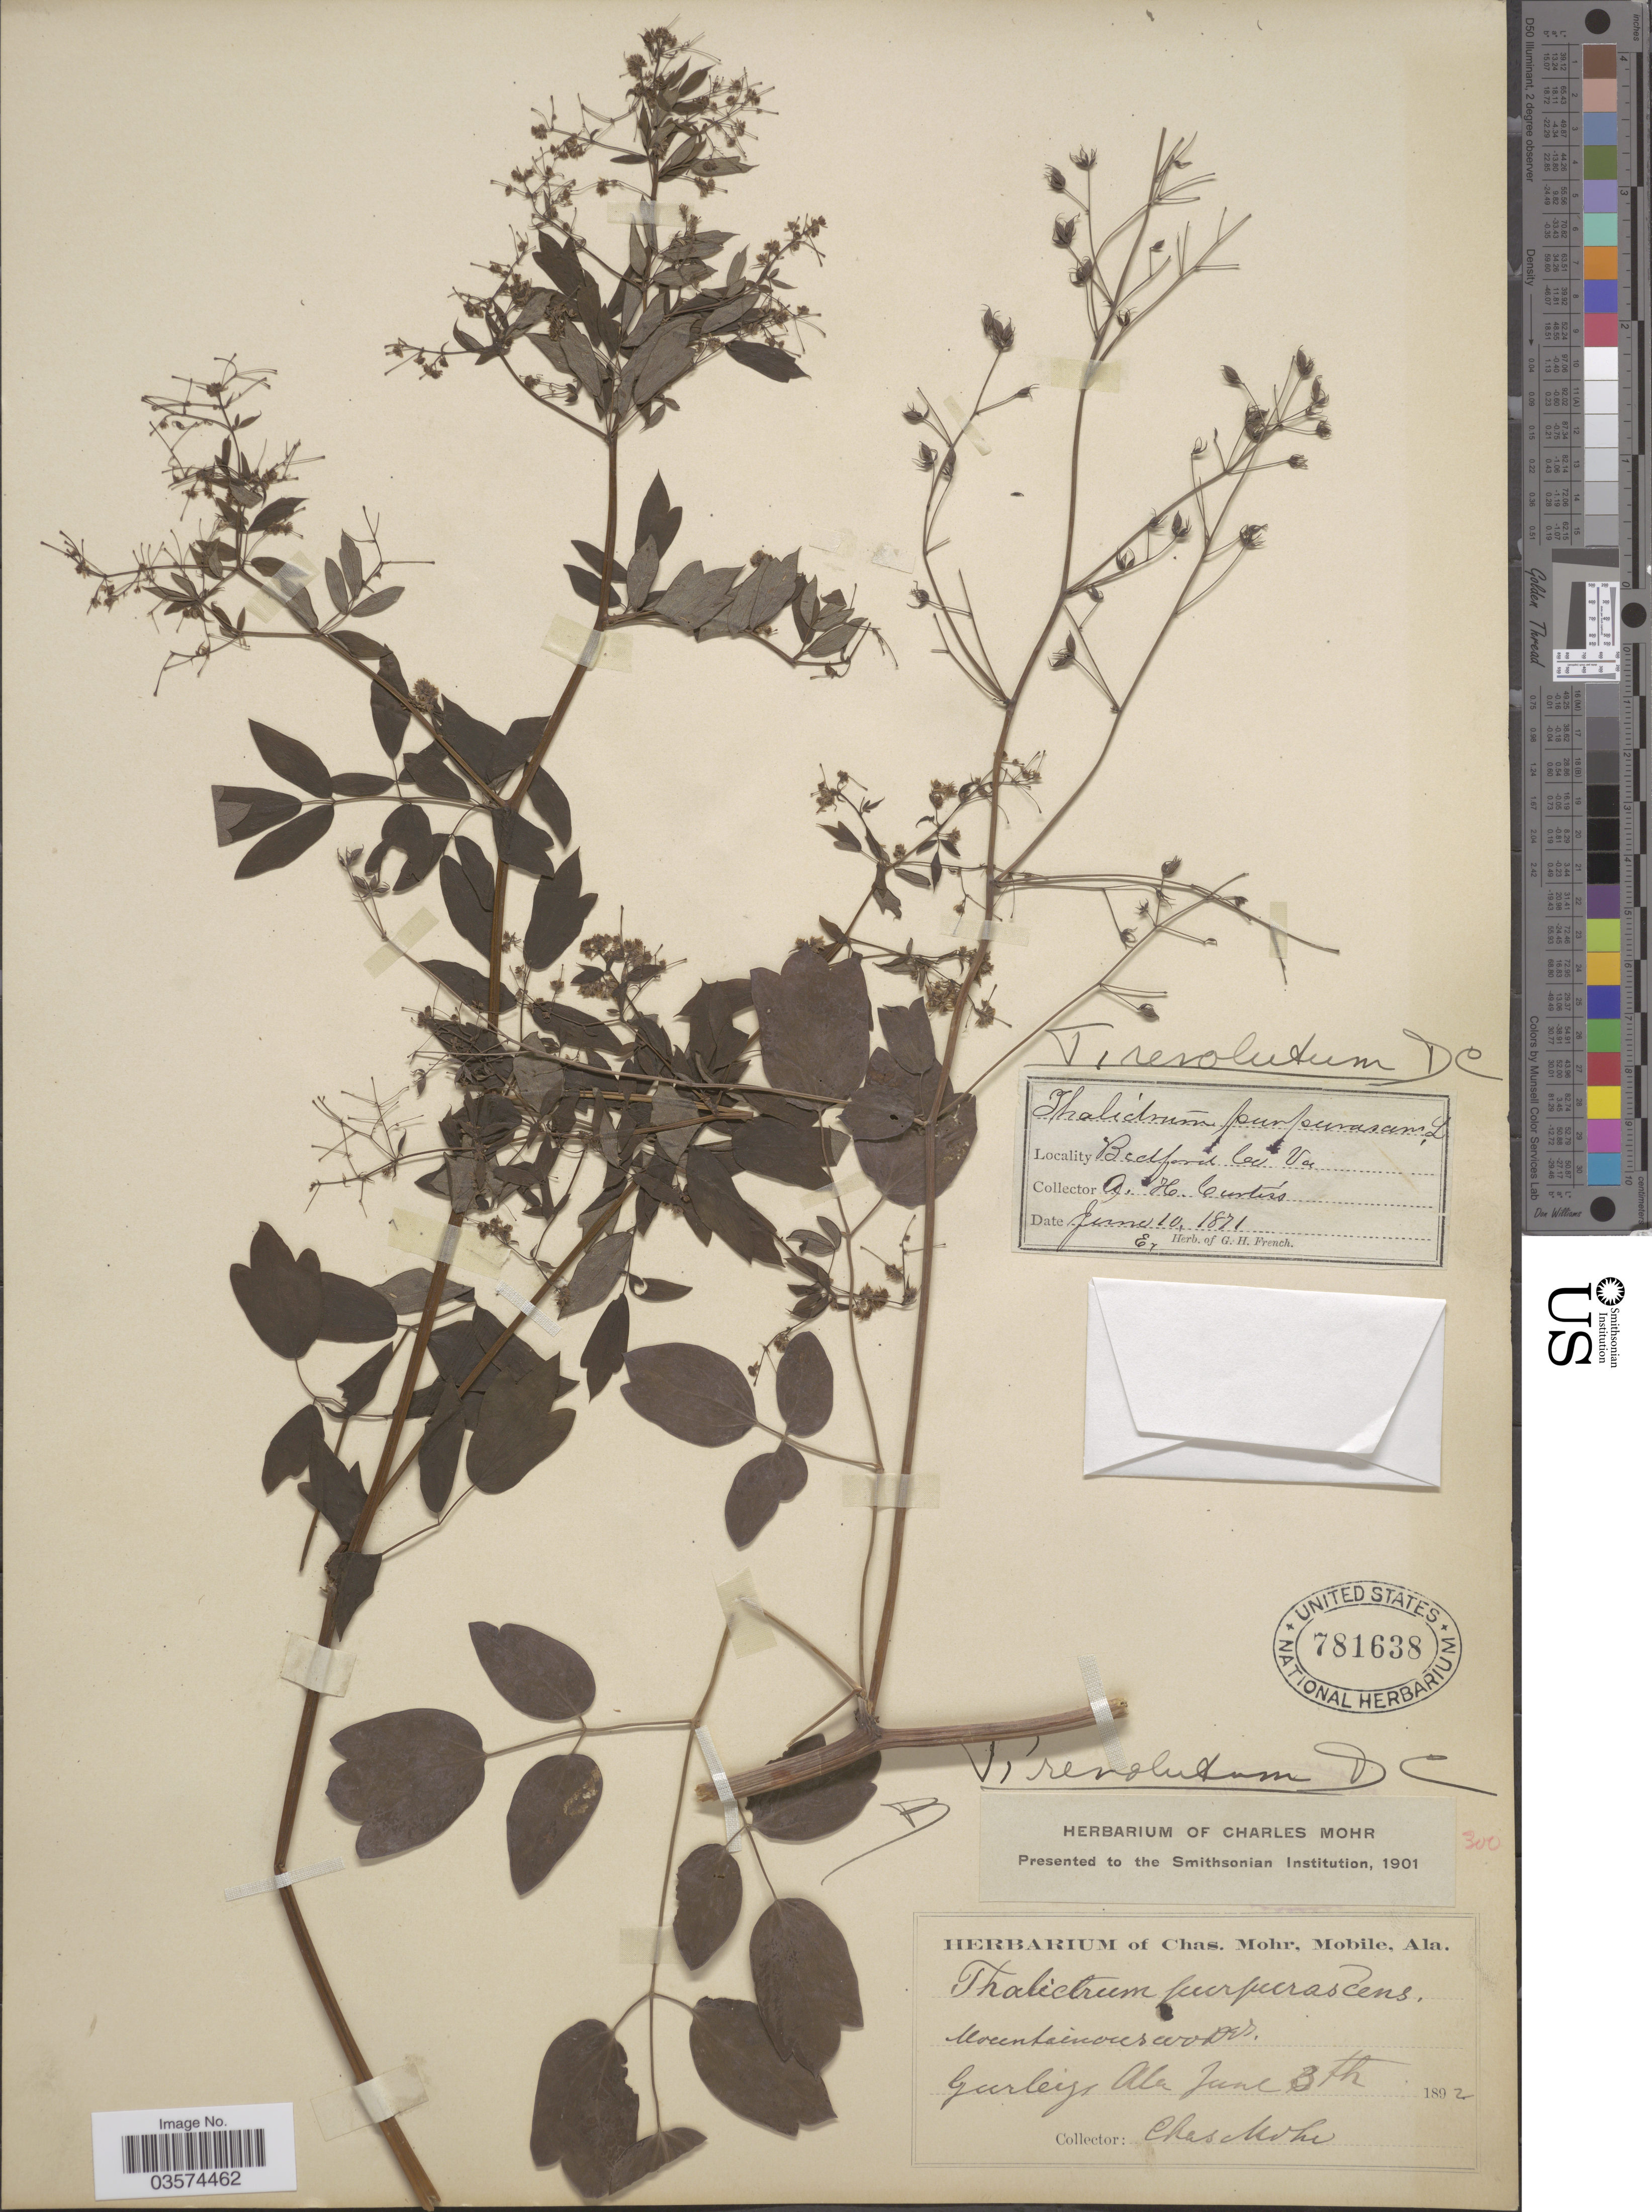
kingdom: Plantae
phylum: Tracheophyta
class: Magnoliopsida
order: Ranunculales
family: Ranunculaceae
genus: Thalictrum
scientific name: Thalictrum amphibolum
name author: Greene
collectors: A. H. Curtiss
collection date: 1871-06-10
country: United States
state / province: Virginia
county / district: Bedford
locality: Bedford Co.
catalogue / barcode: US 781638